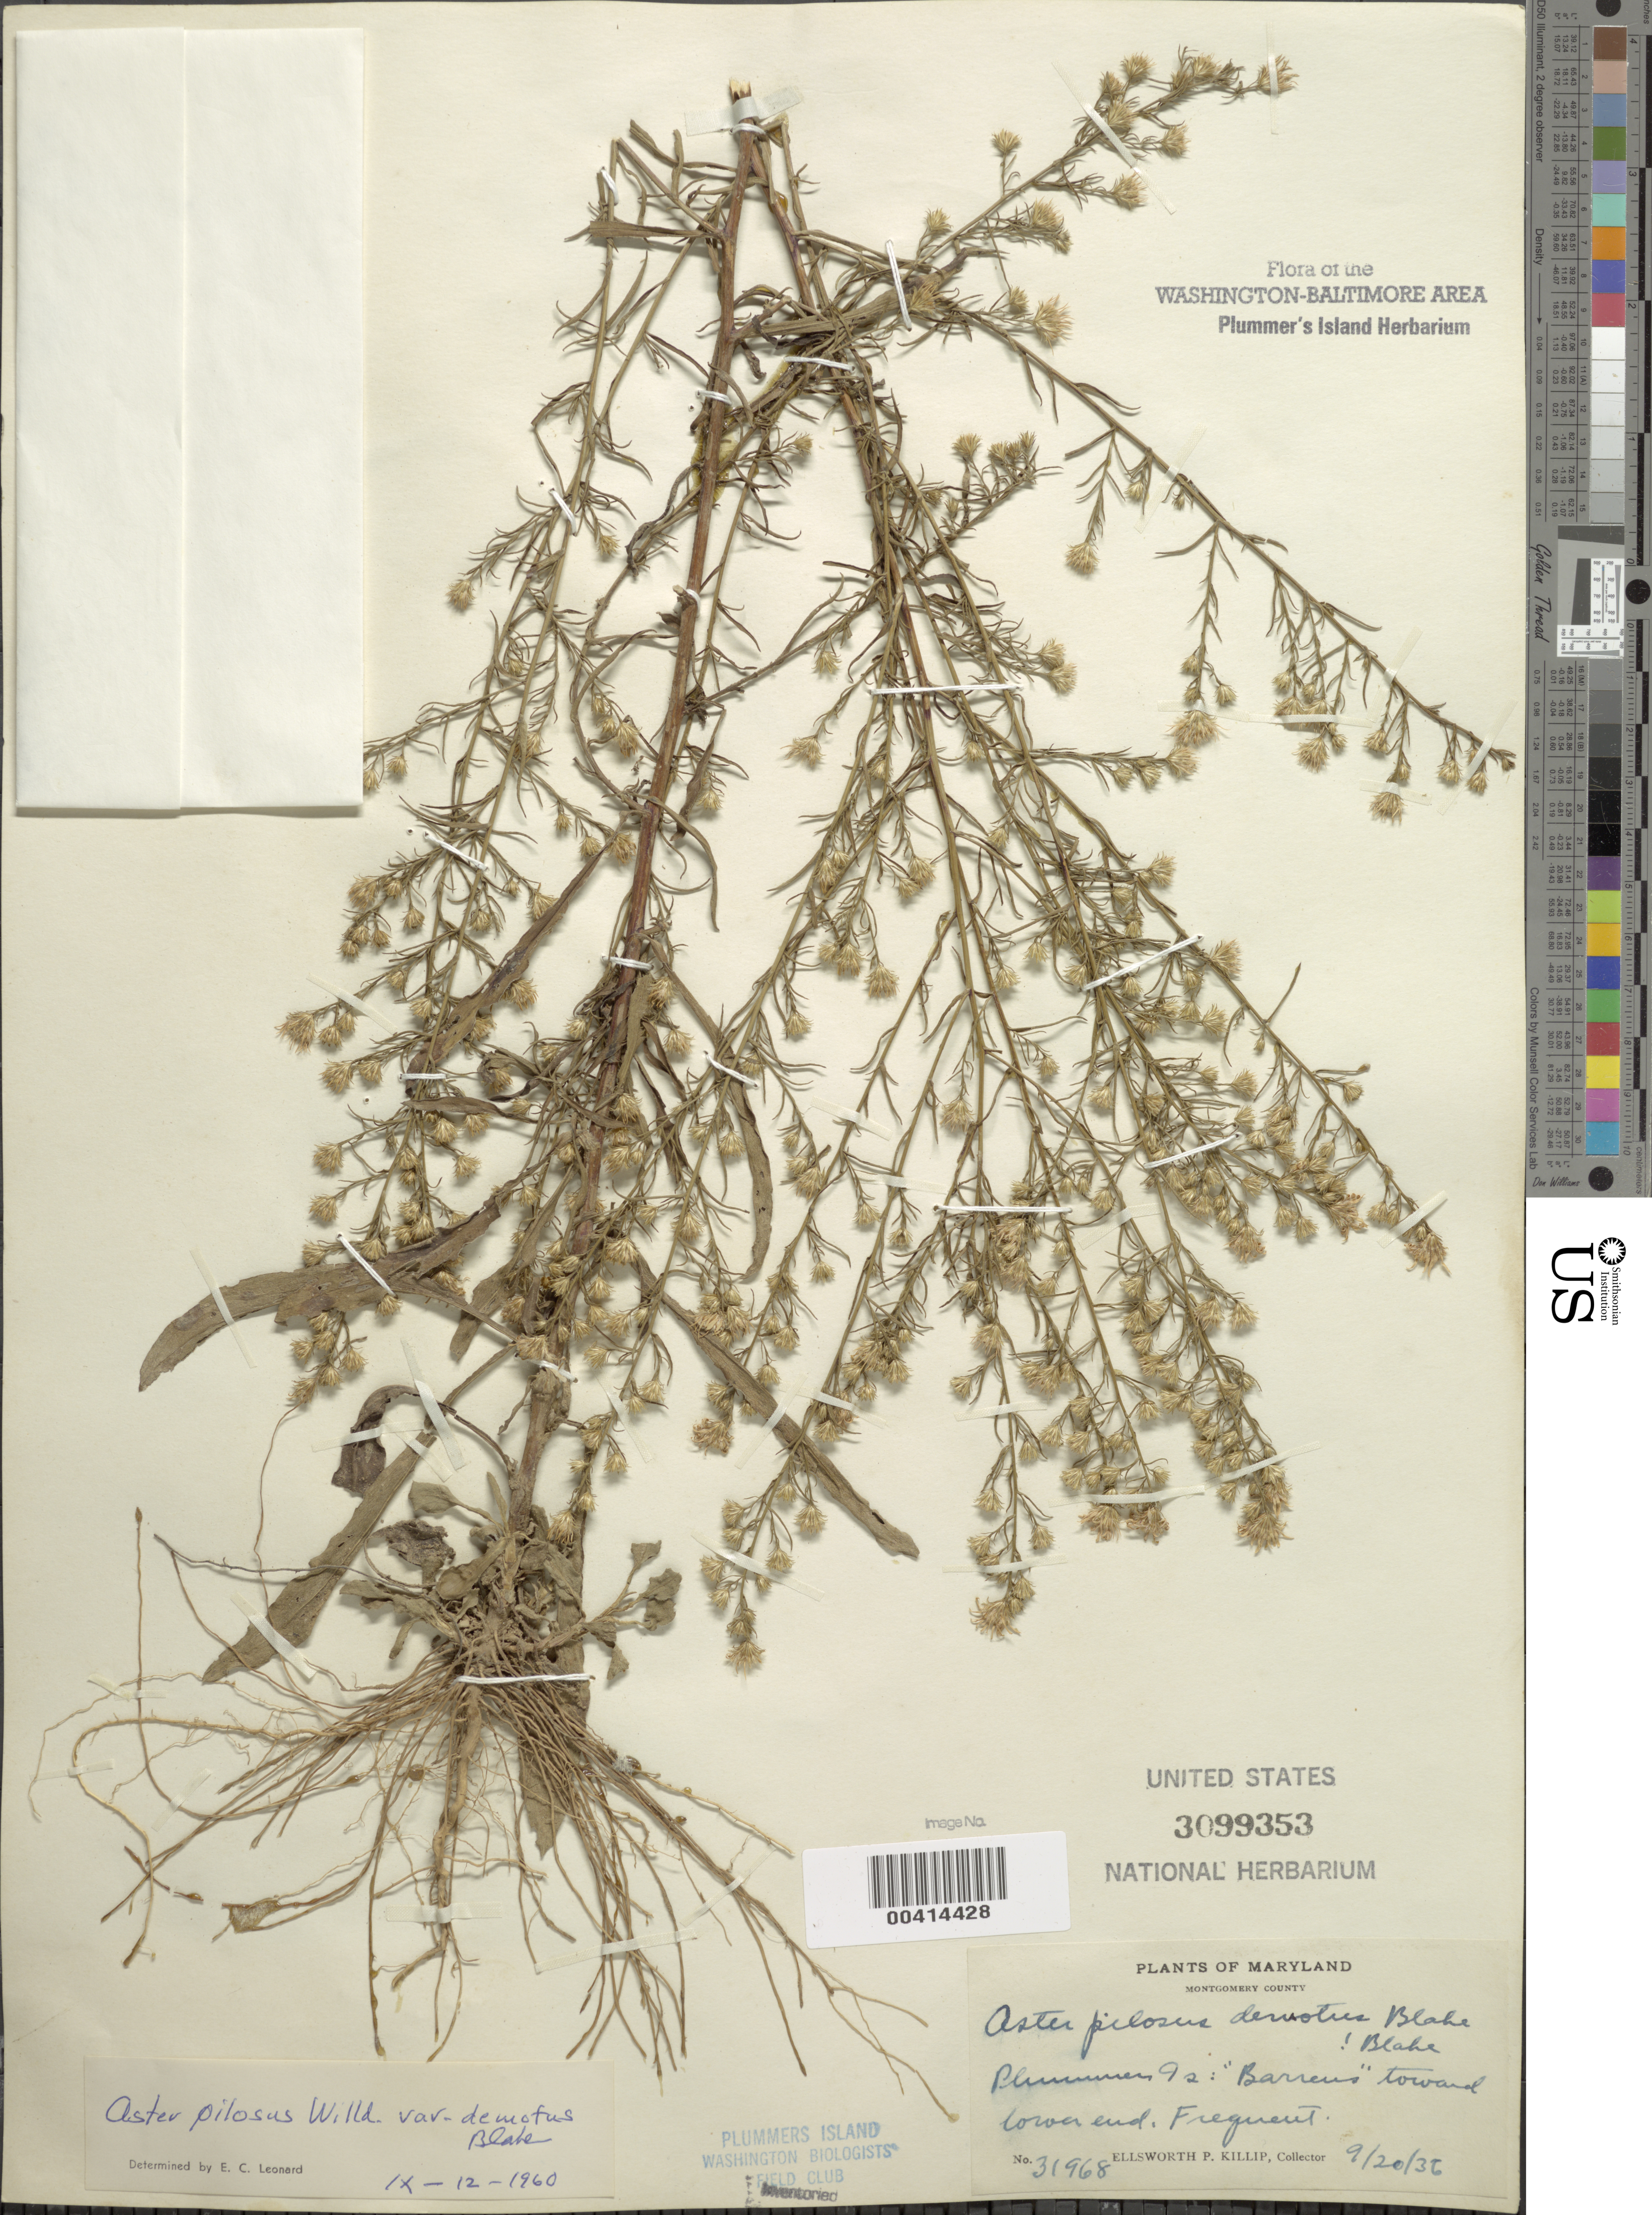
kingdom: Plantae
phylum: Tracheophyta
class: Magnoliopsida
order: Asterales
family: Asteraceae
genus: Symphyotrichum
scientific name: Symphyotrichum pilosum var. pringlei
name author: (A. Gray) G.L. Nesom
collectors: E. P. Killip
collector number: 31968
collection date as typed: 20 Sep 1936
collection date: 1936-09-20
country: United States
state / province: Maryland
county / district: Montgomery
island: Plummers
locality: Plummer's Island; "barrens" toward lower end C. & O. Canal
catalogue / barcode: US 3099353